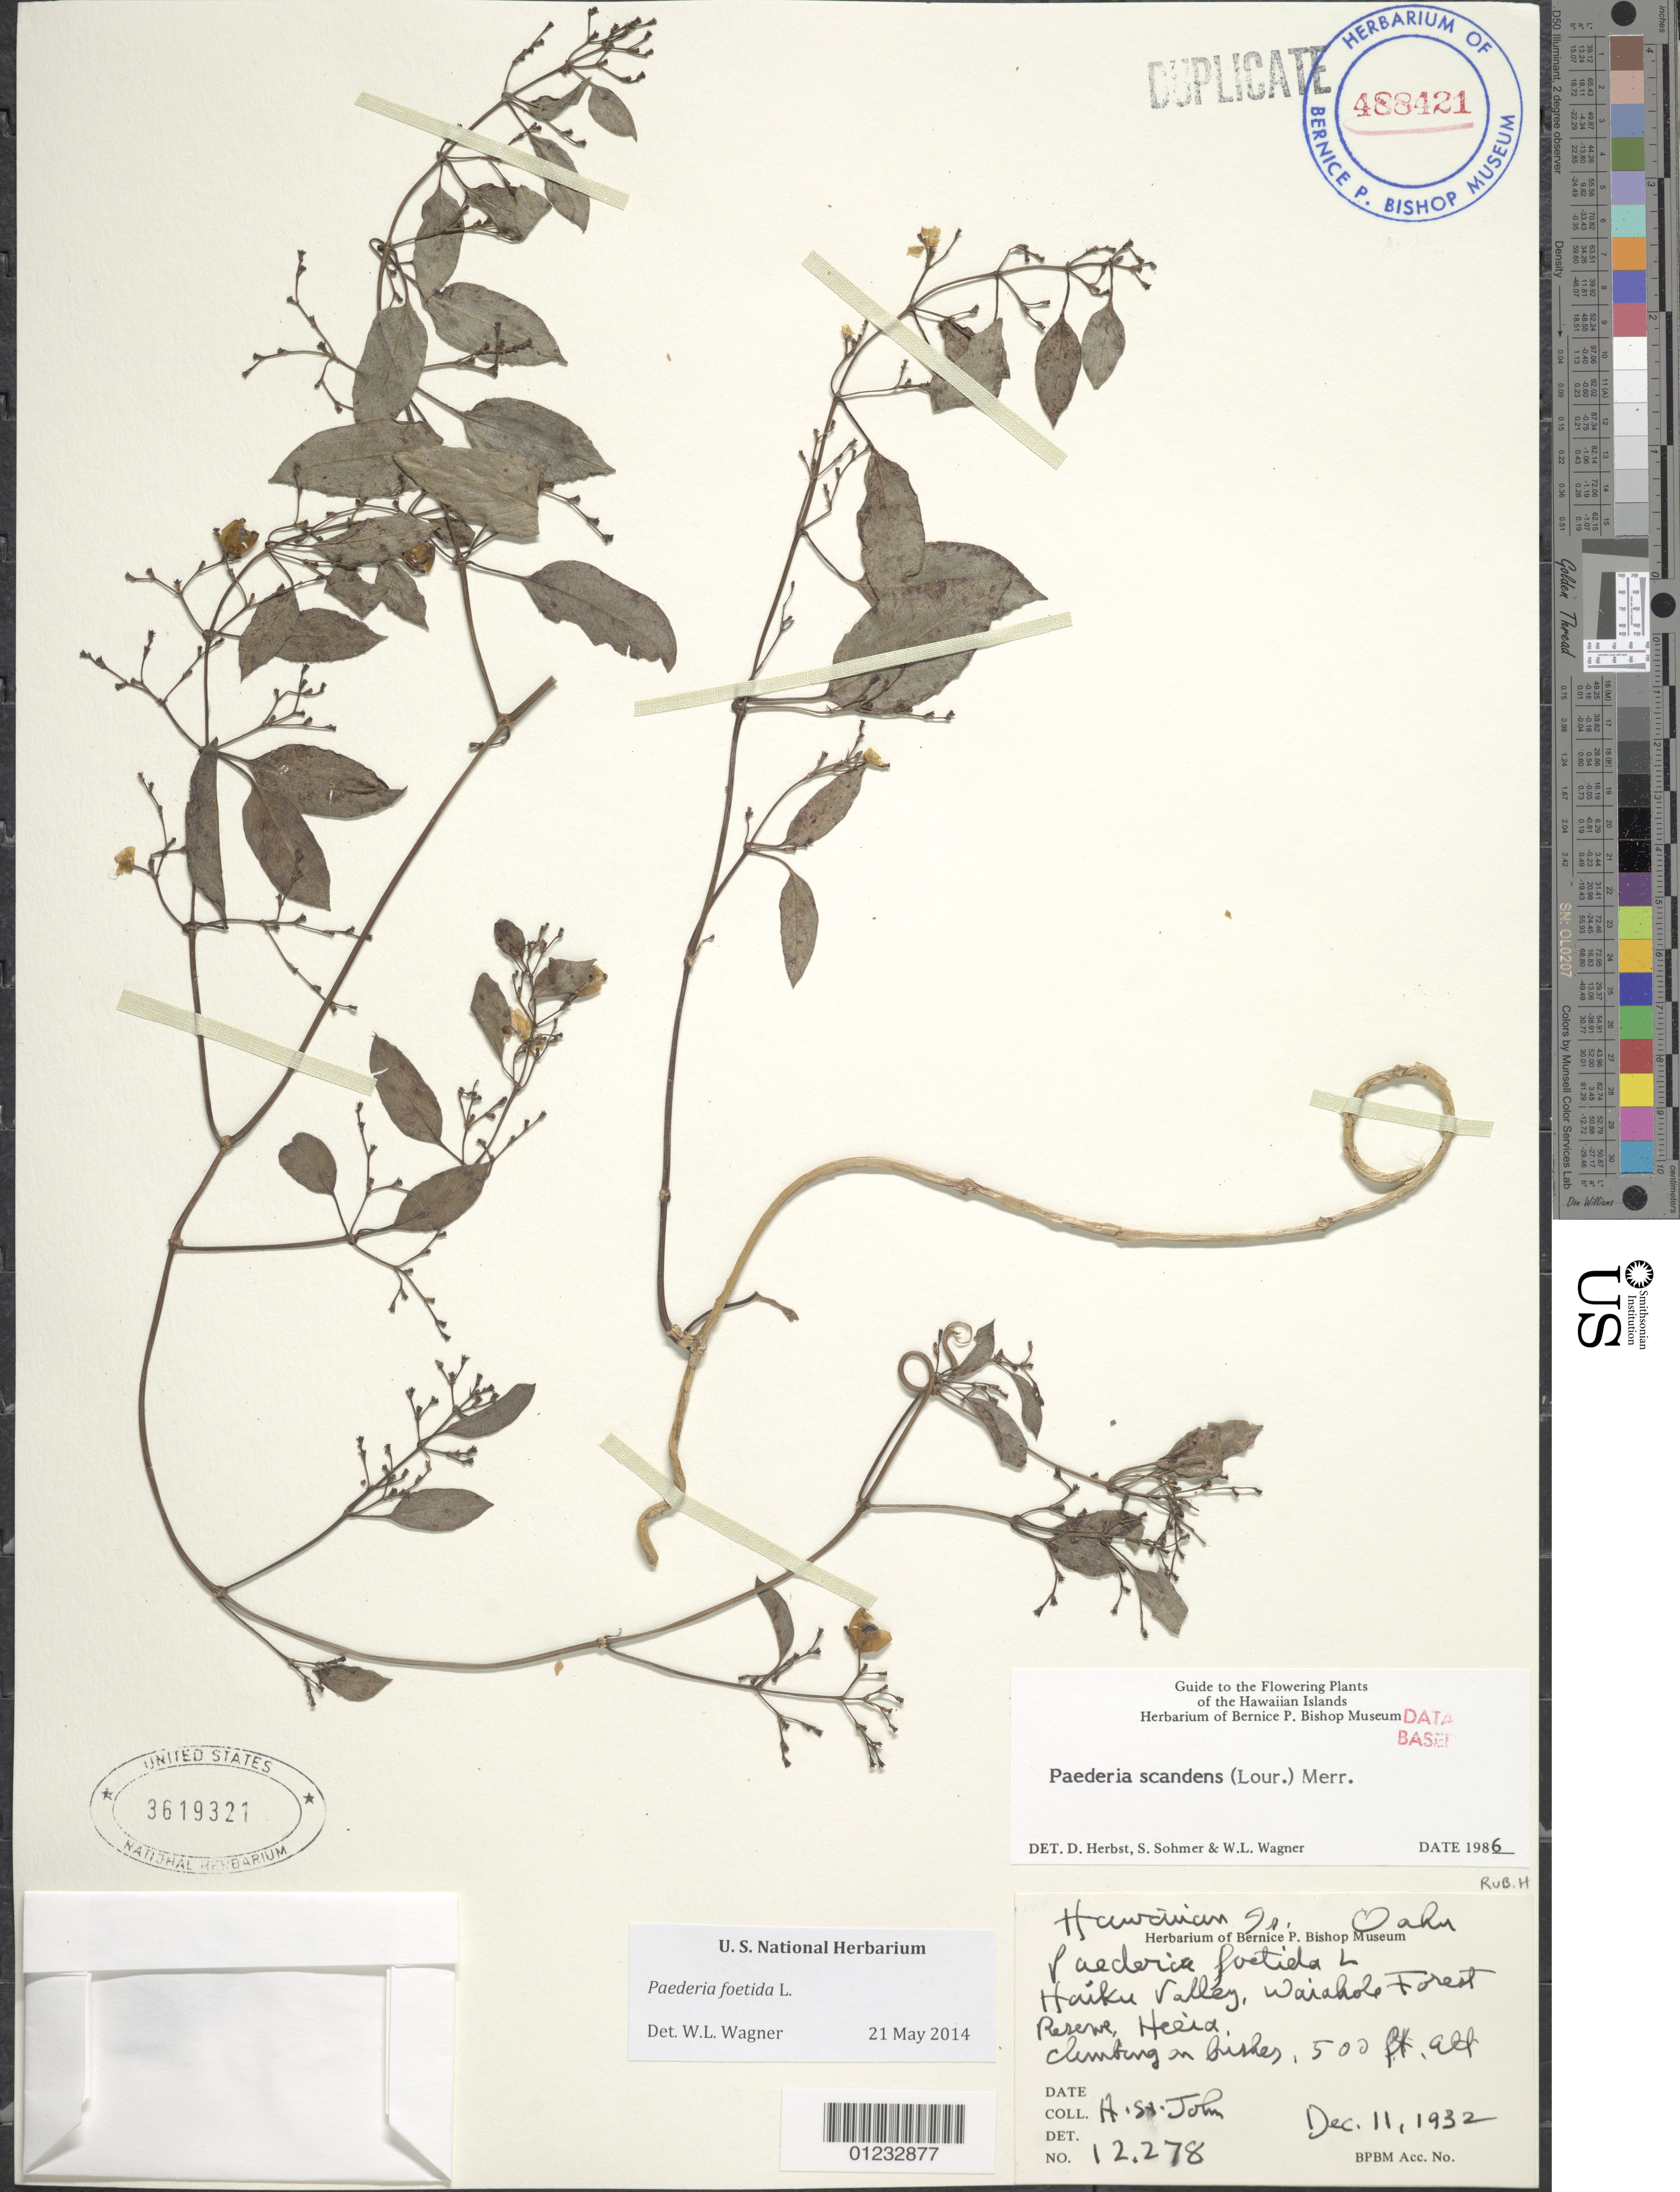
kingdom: Plantae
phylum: Tracheophyta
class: Magnoliopsida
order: Gentianales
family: Rubiaceae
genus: Paederia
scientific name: Paederia foetida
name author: L.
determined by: Herbst, D. R.; Sohmer, S. H.; Wagner, W. L.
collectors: H. St. John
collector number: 12278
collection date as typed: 11 Dec 1932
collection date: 1932-12-11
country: United States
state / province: Hawaii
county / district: Honolulu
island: Oahu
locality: Haiku Valley, Waiahole Forest Reserve, Heeia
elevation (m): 152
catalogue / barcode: US 3619321